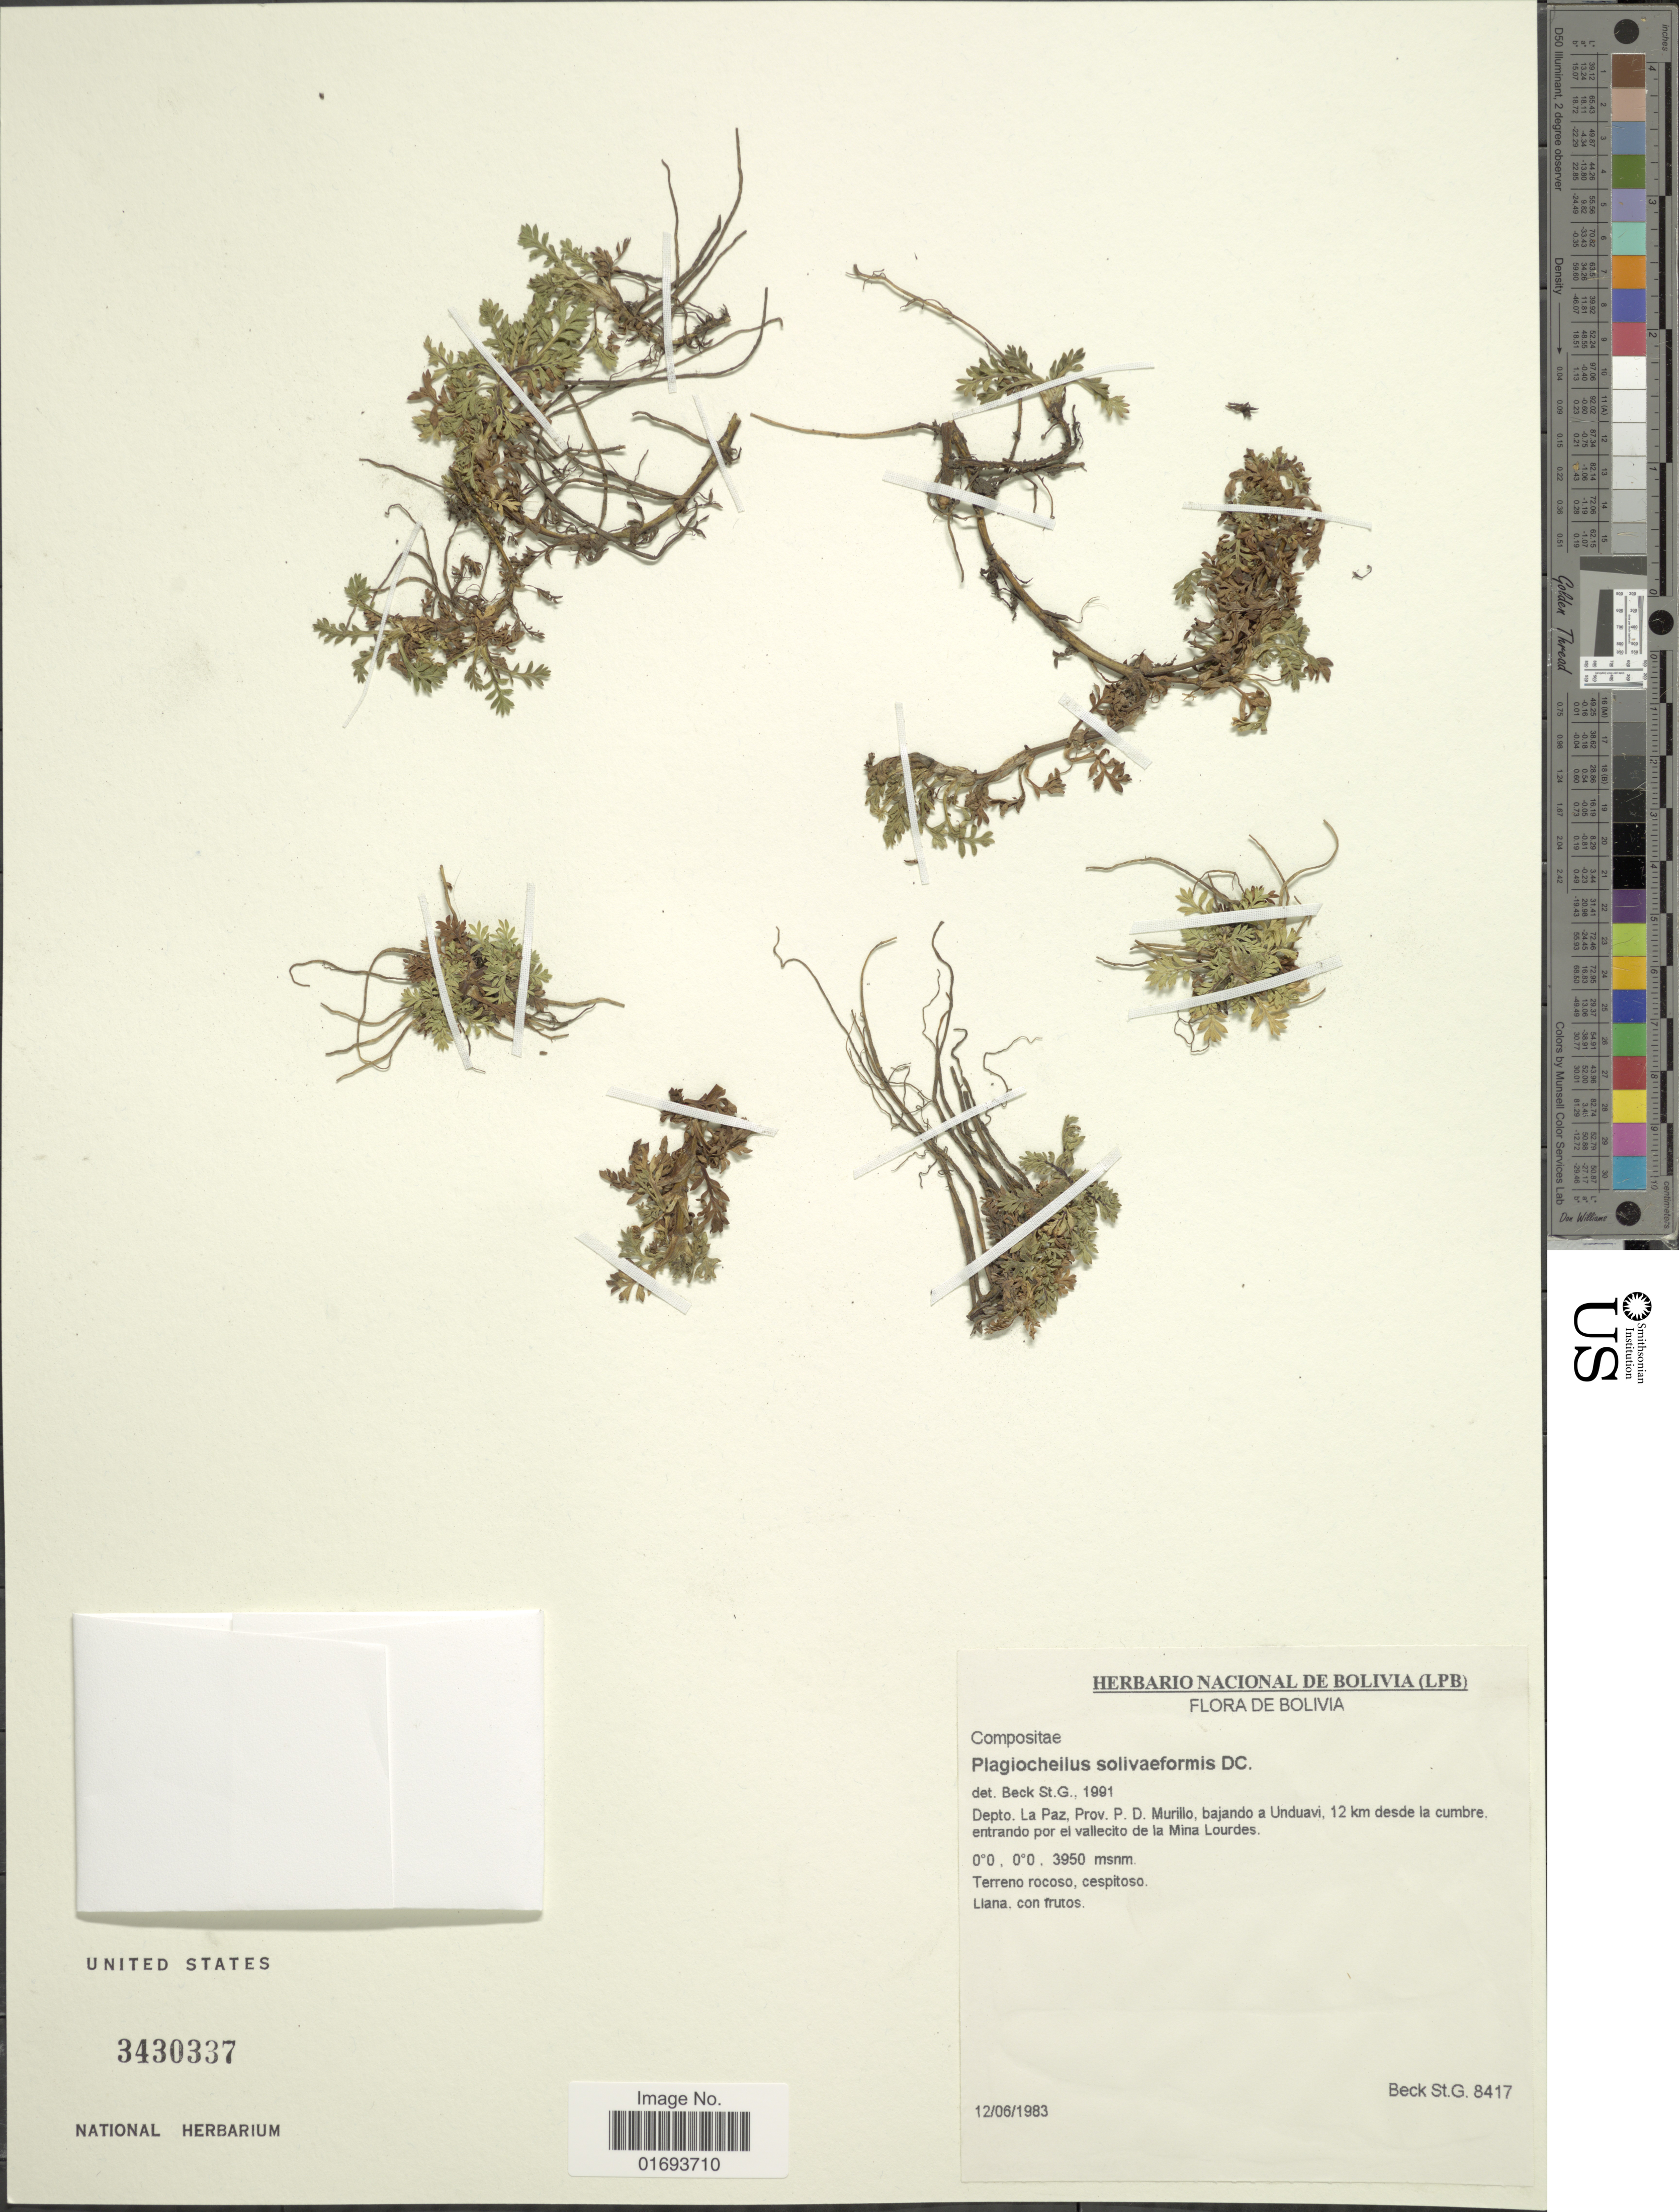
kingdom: Plantae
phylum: Tracheophyta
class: Magnoliopsida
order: Asterales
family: Asteraceae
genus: Plagiocheilus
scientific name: Plagiocheilus solivaeformis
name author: DC.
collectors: S. G. Beck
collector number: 8417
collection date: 1983-06-12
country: Bolivia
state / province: La Paz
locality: Depto. La Paz, Prov. P. D. Murrillo, bajando a Unduavi, 12 km desde la cumbre entrando por el vallecio de la Mina Lourdes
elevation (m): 3950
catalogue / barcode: US 3430337